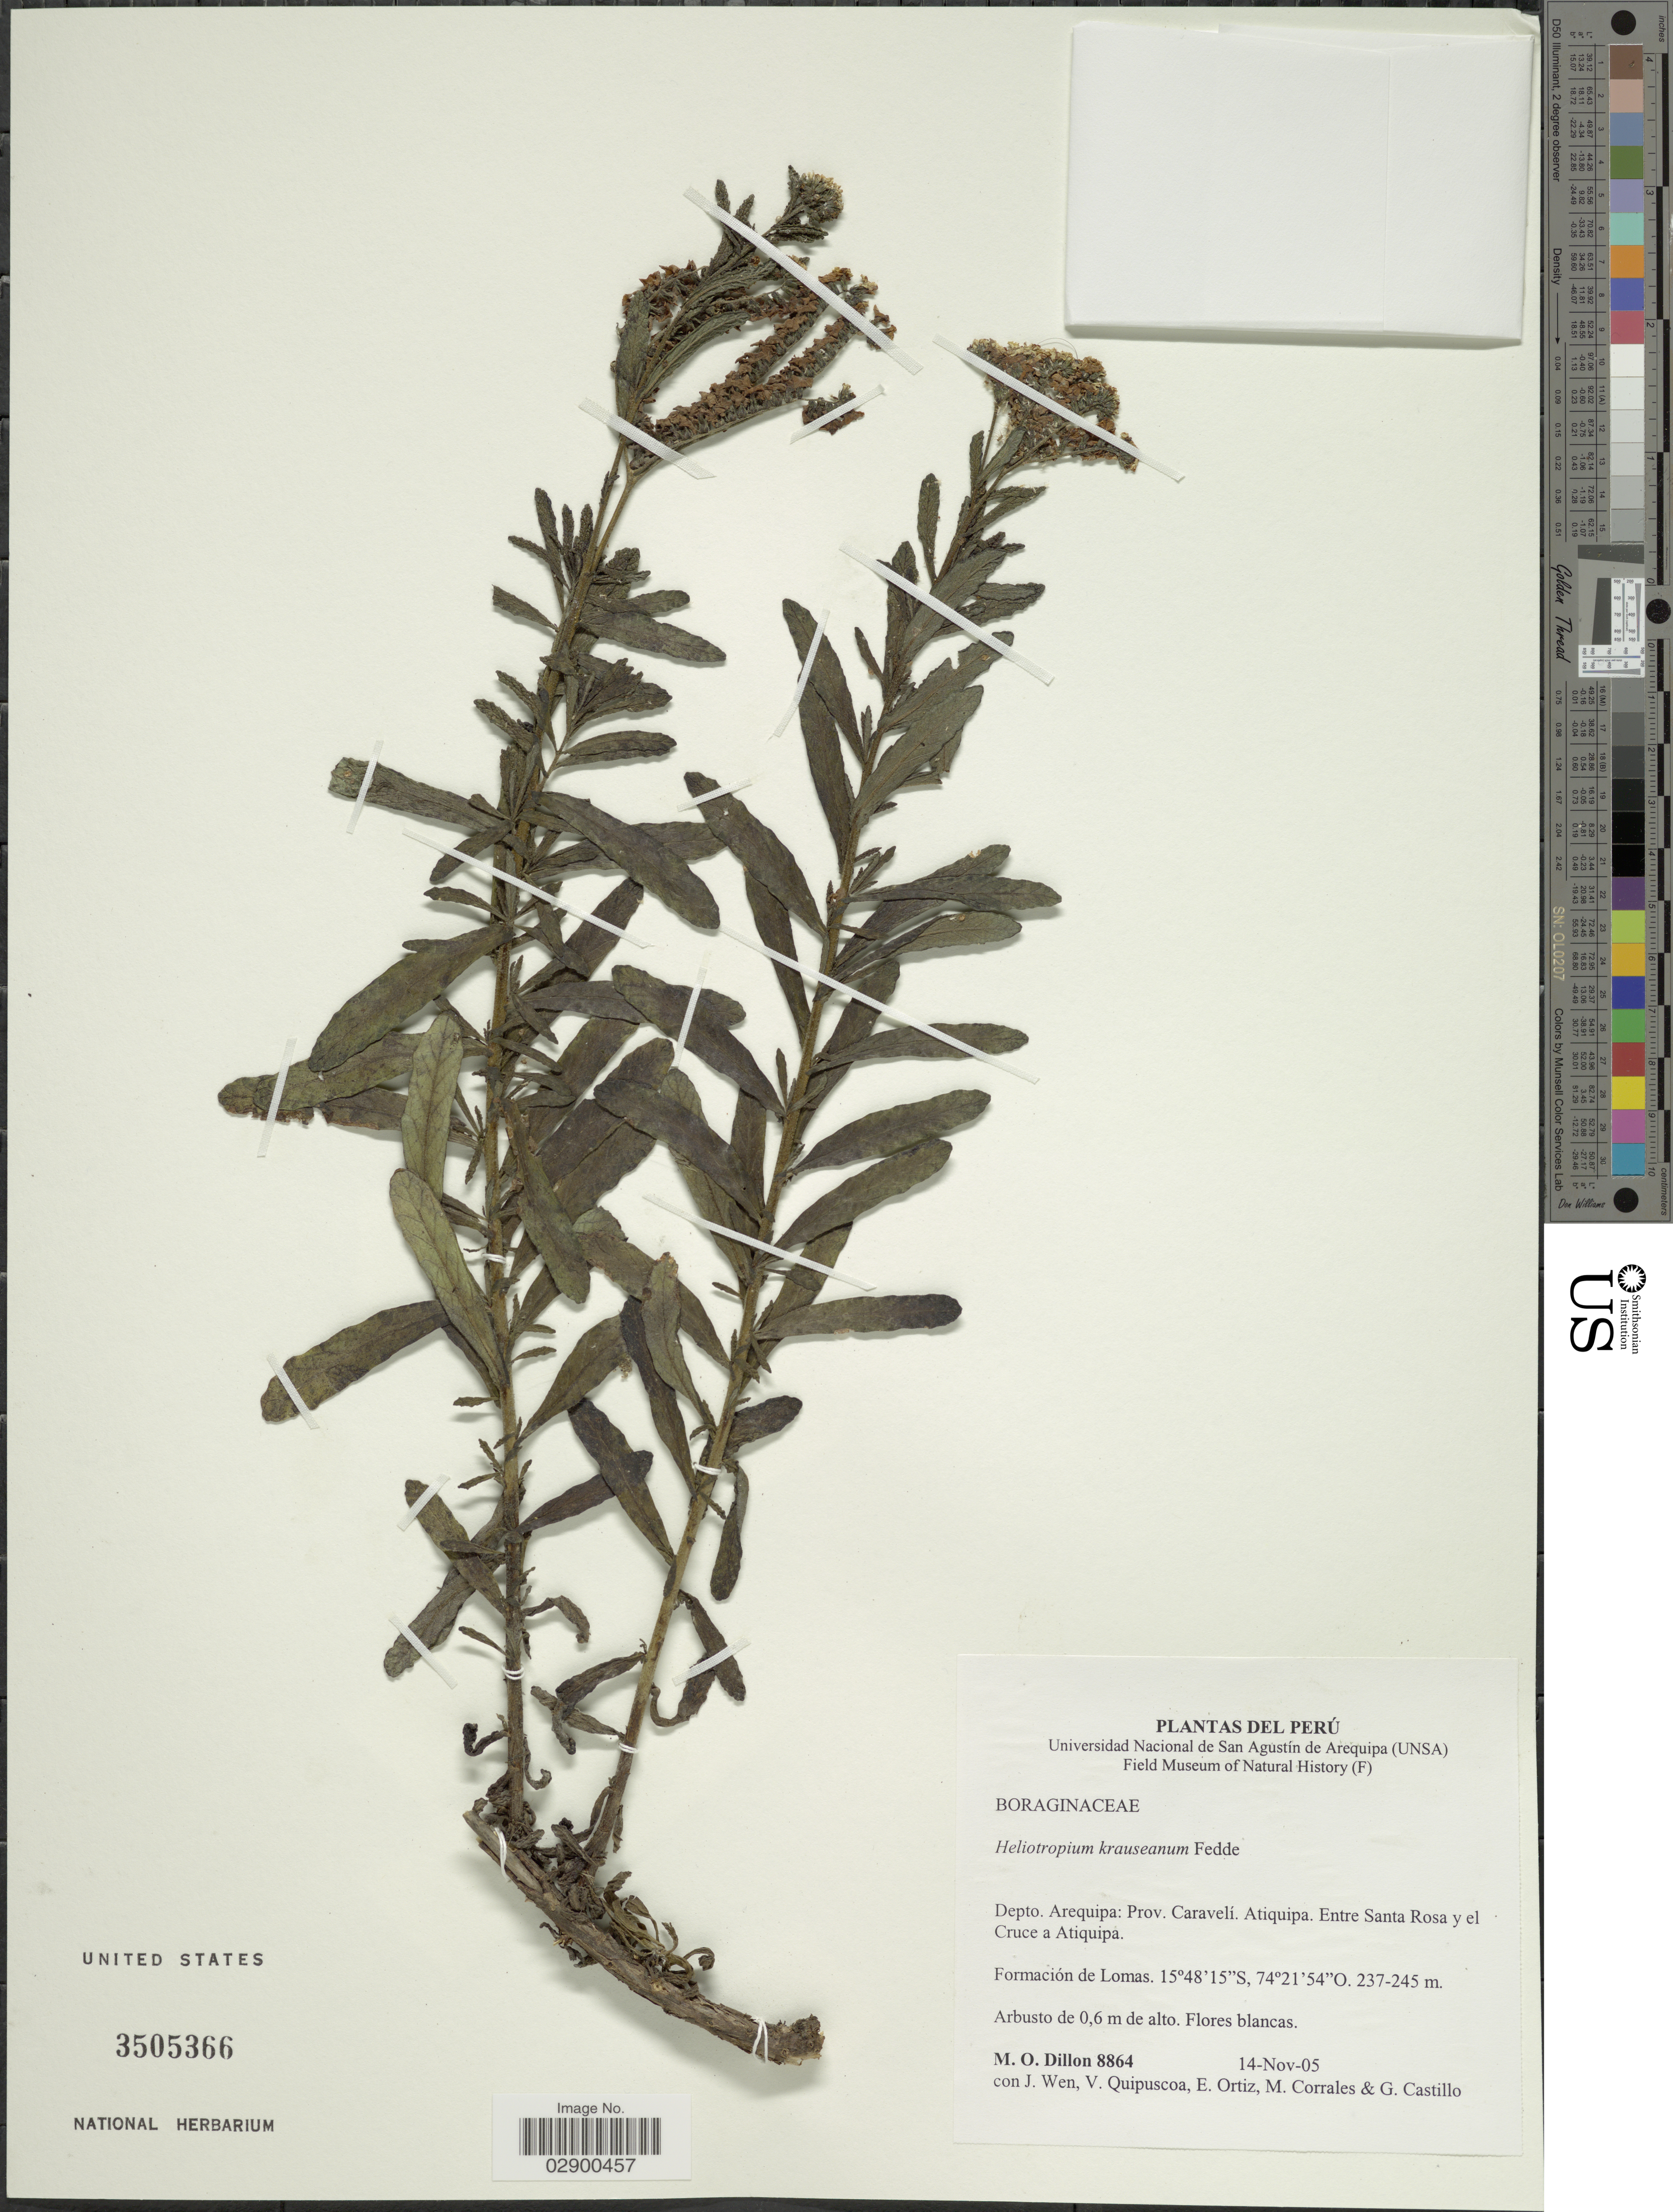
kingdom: Plantae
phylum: Tracheophyta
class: Magnoliopsida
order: Boraginales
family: Heliotropiaceae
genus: Heliotropium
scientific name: Heliotropium krauseanum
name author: Fedde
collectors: M. O. Dillon, J. Wen, V. Quipuscoa, E. Ortiz & et al.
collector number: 8864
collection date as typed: Transcribed d/m/y: 14/11/5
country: Peru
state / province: Arequipa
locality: Depto. Arequipa, Prov. Caravelí, Atiquipa, Entre Santa Rosa y el Cruce a Atiquipa.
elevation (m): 237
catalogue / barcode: US 3505366